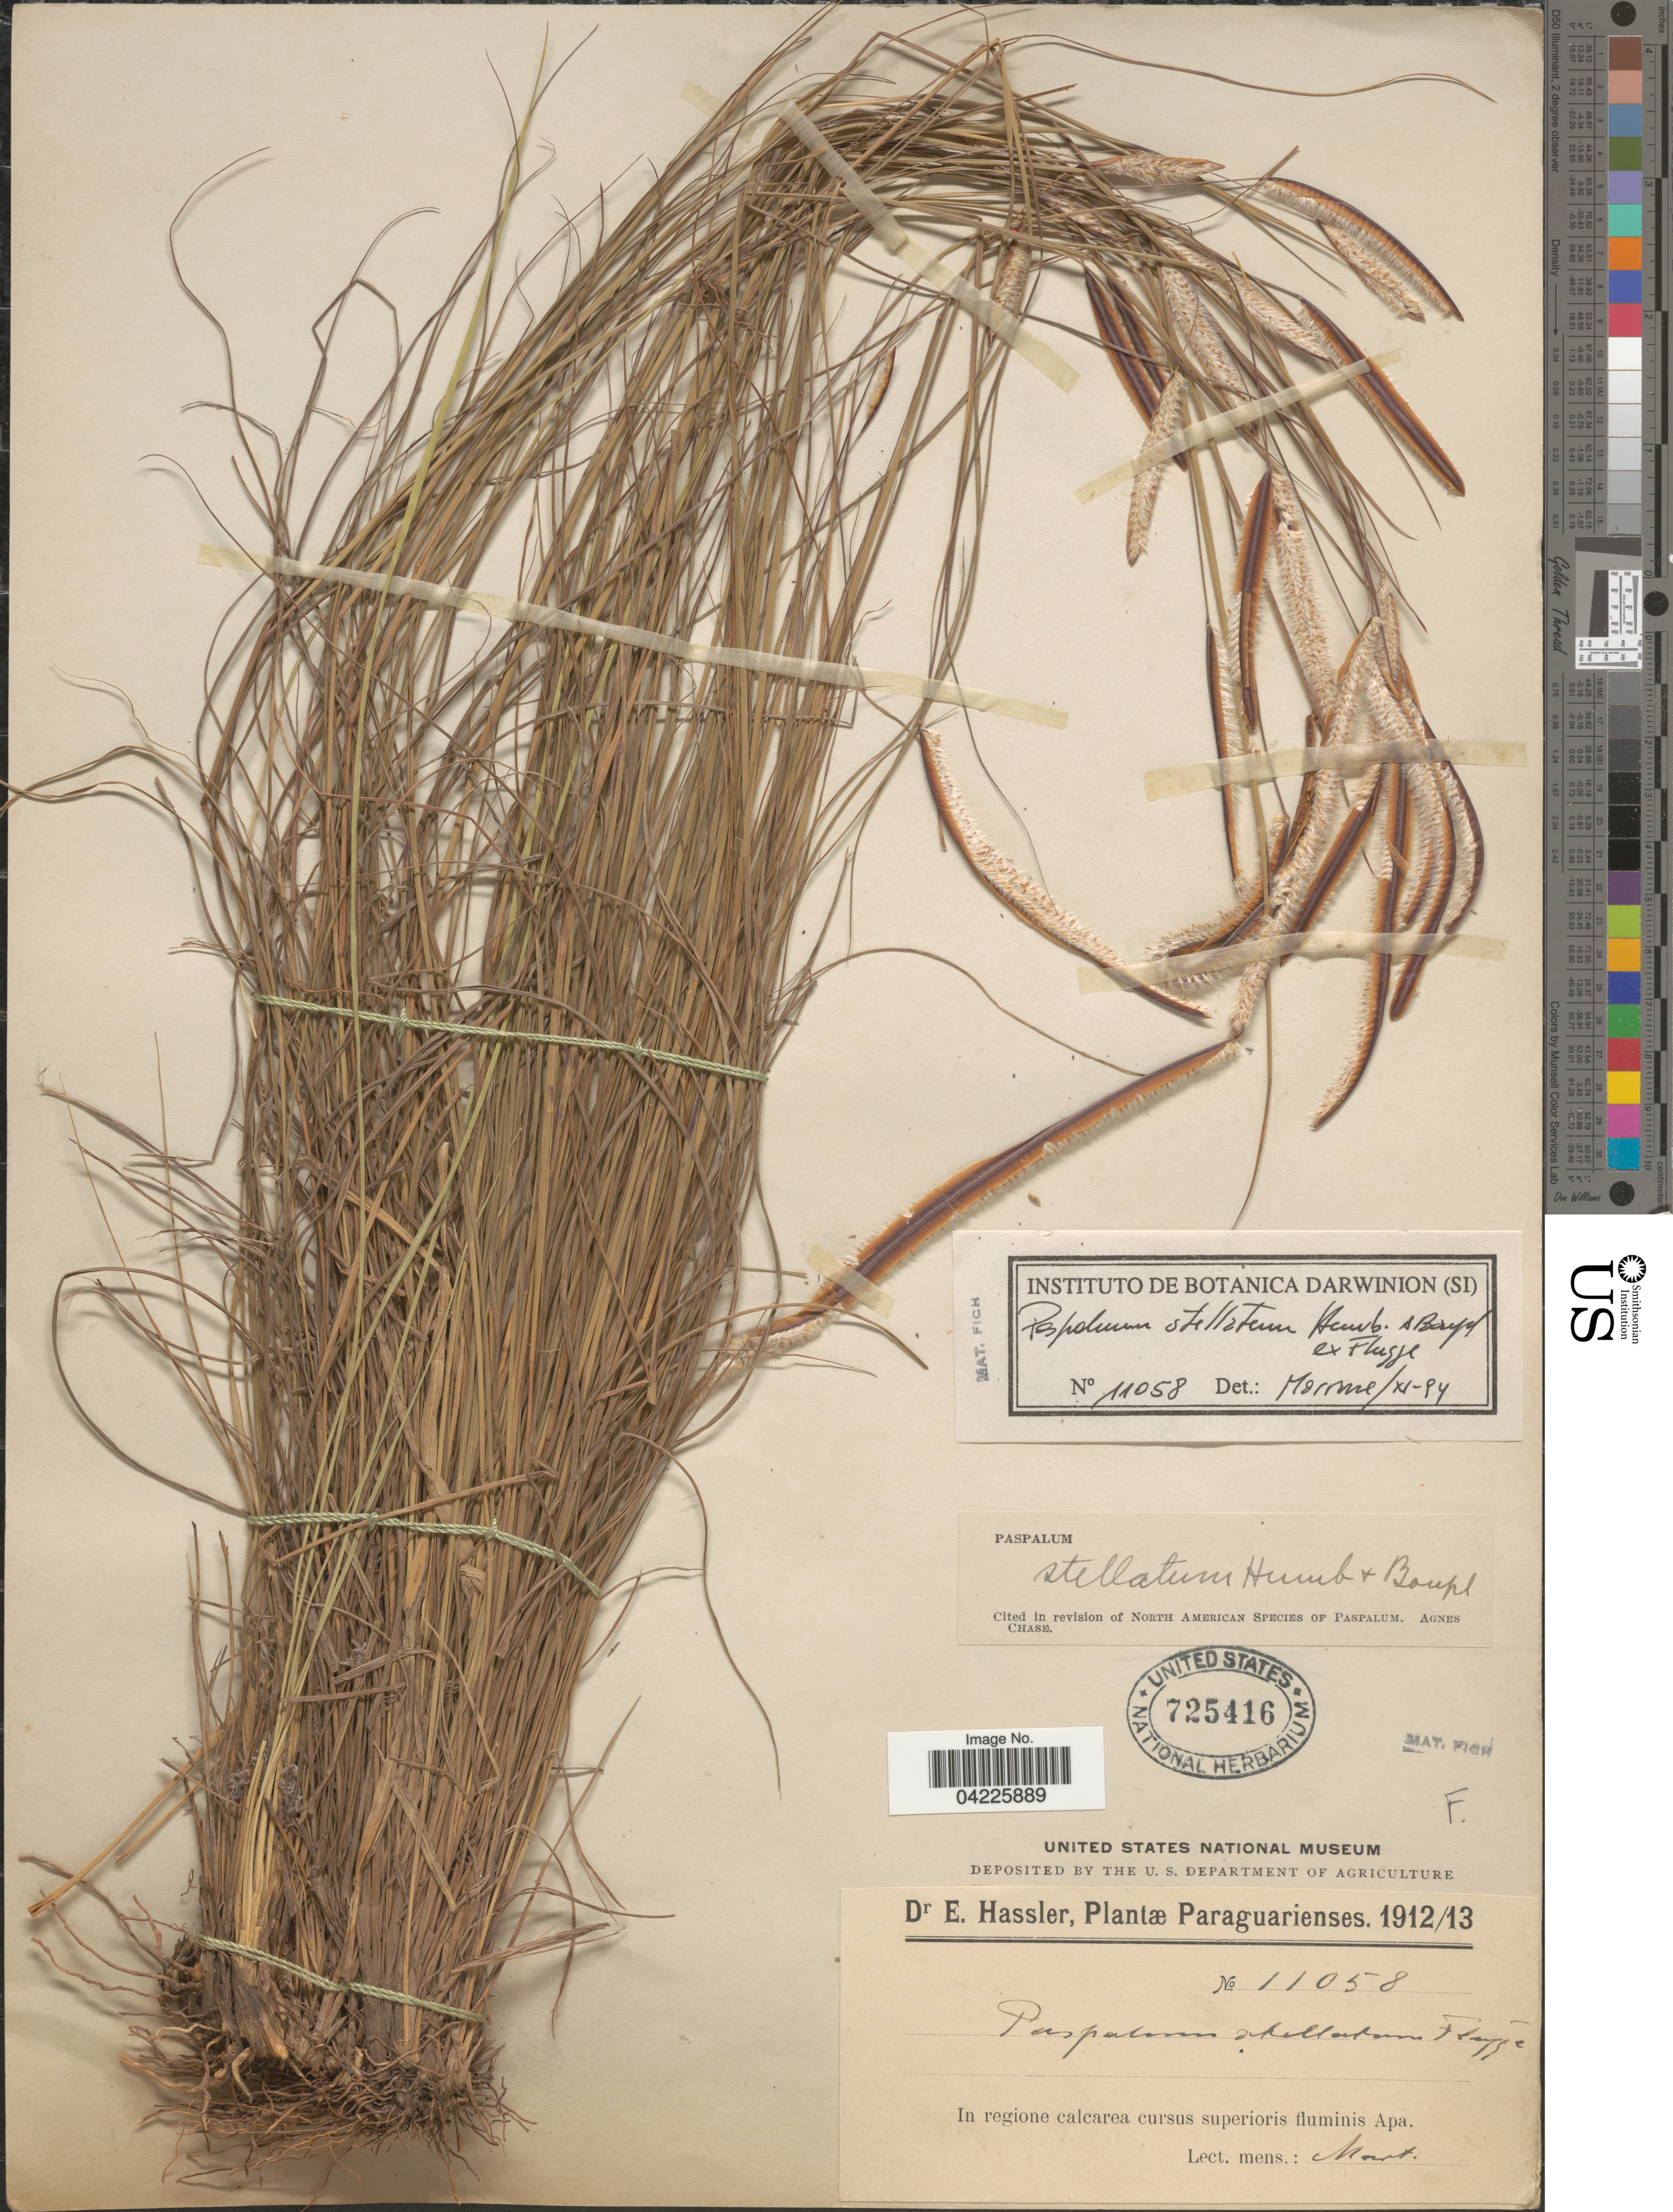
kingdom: Plantae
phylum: Tracheophyta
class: Liliopsida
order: Poales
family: Poaceae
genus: Paspalum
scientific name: Paspalum stellatum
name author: Humb. & Bonpl. ex Flüggé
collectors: E. Hassler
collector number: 11058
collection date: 1912-03/1913-03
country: Paraguay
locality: Paraguarienses. In regione calcarea cursus superioris fluminis Apa.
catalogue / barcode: US 725416